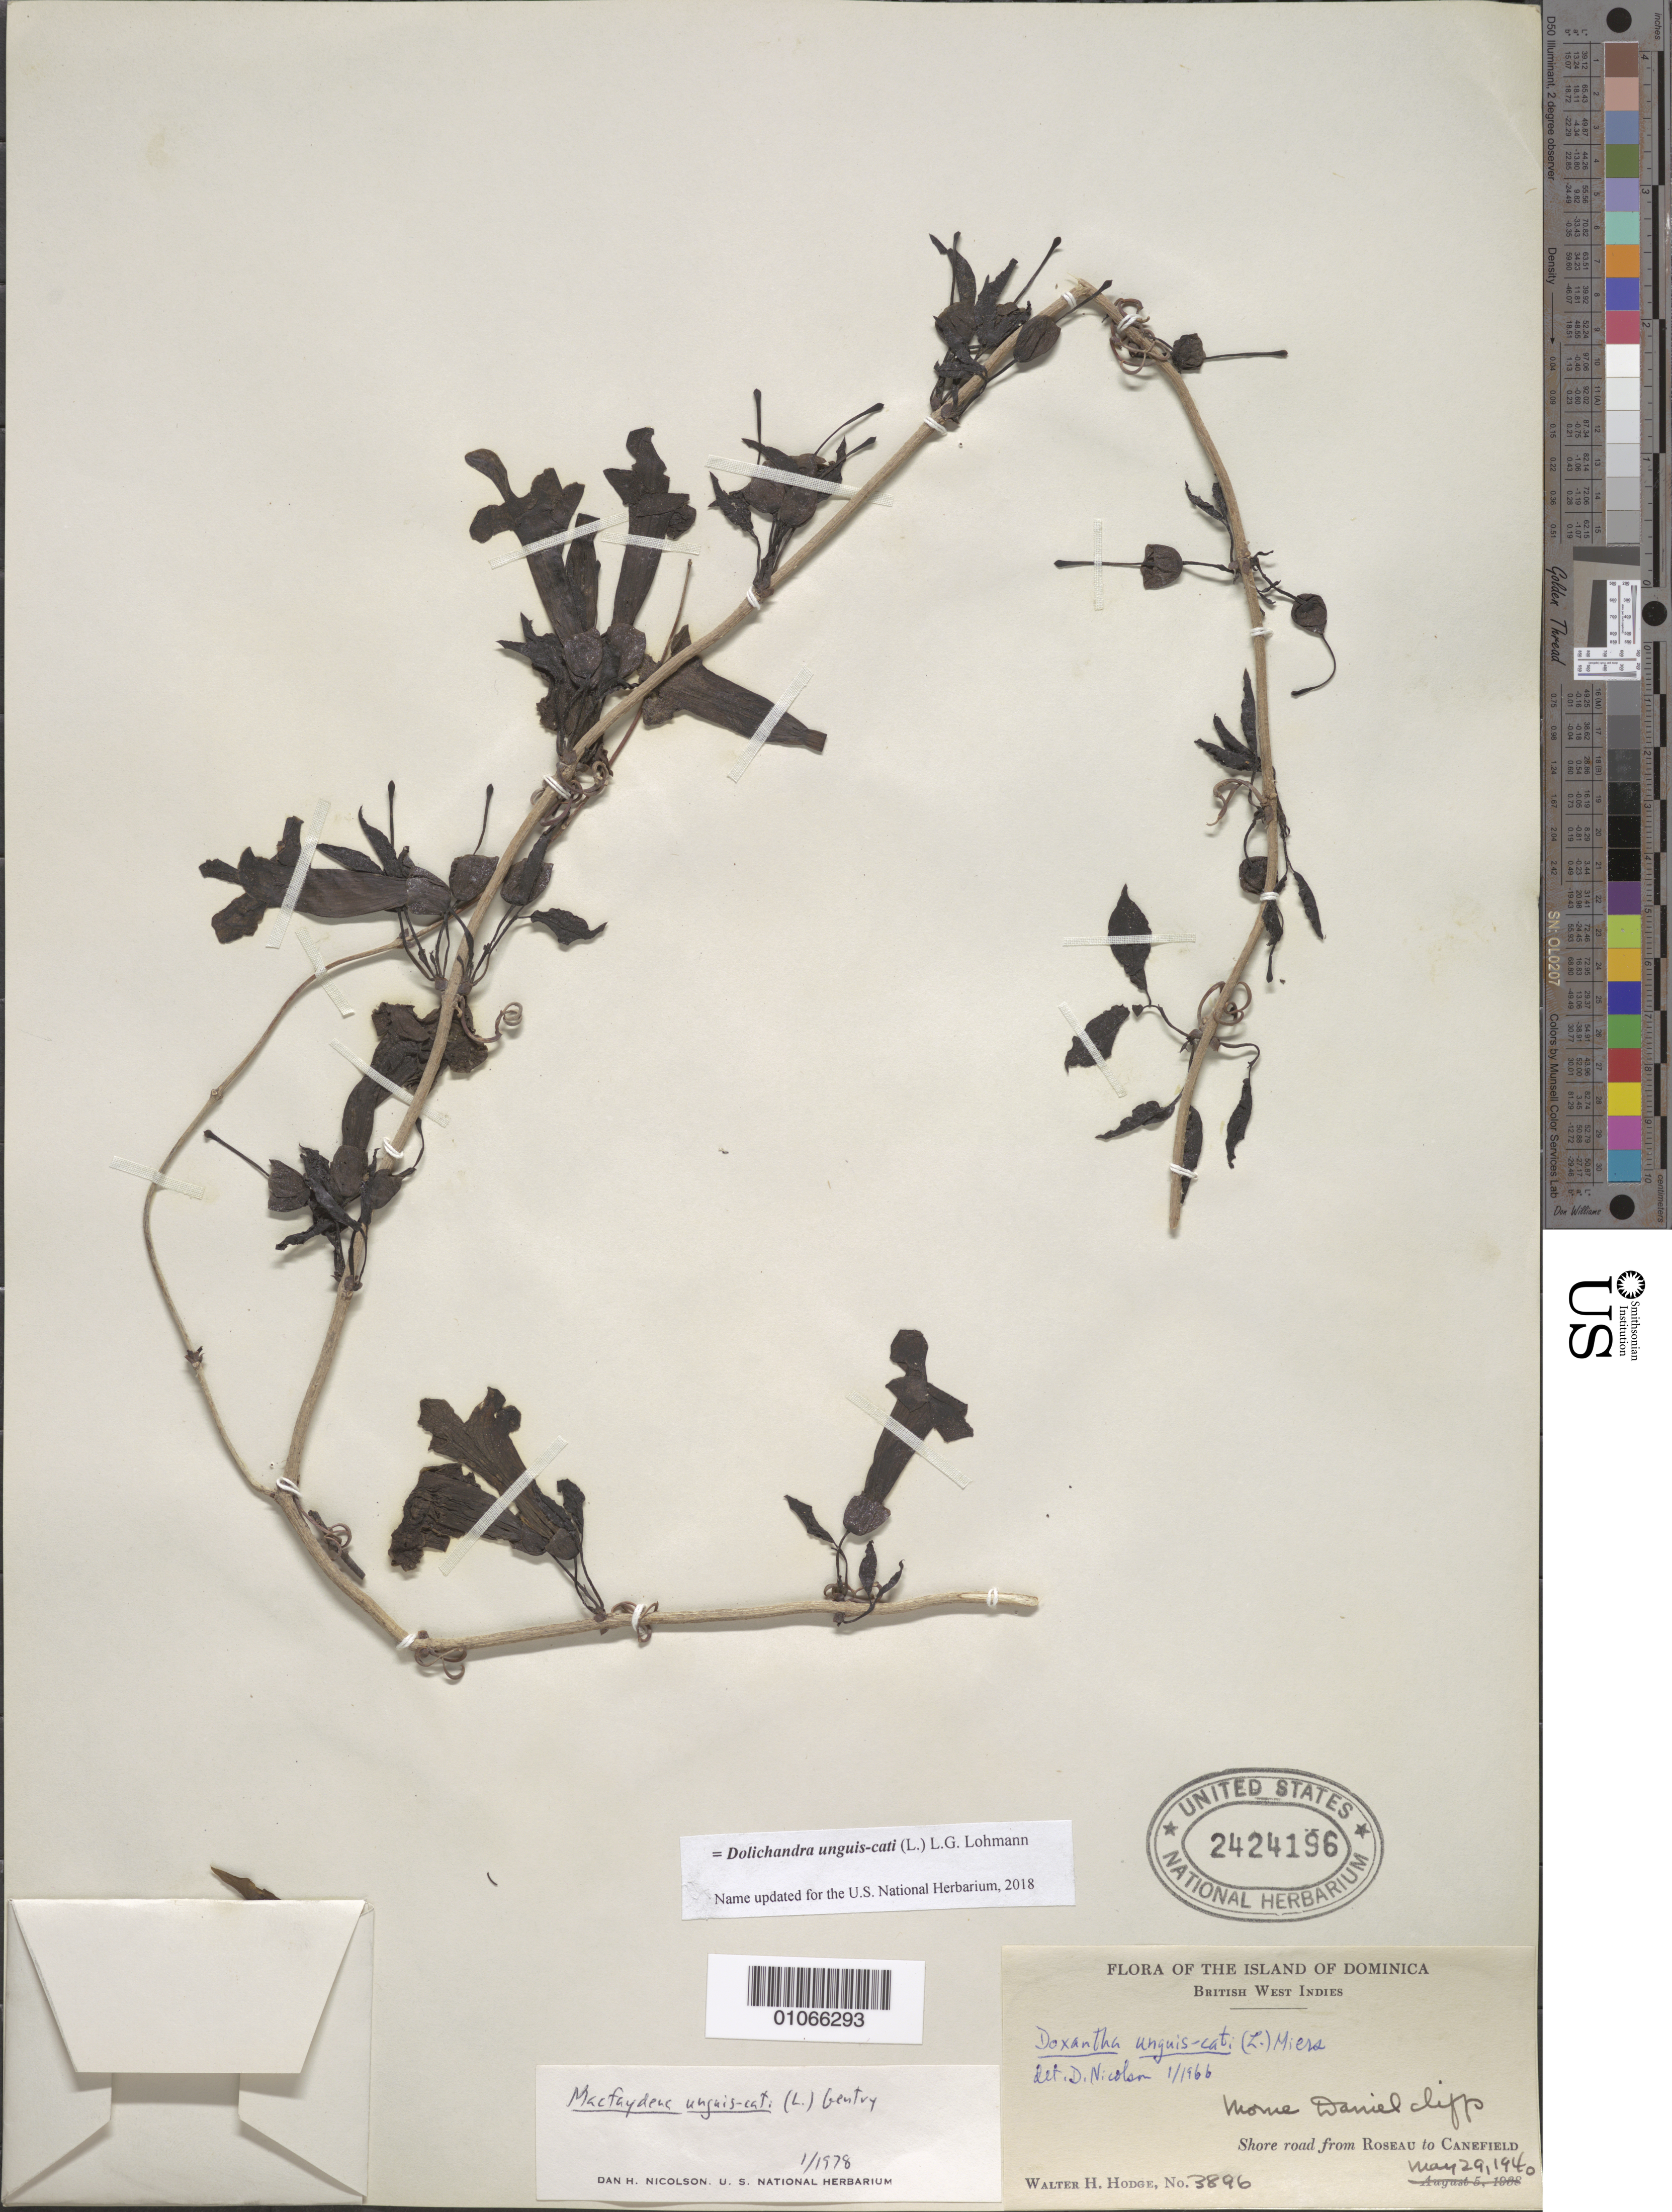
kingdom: Plantae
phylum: Tracheophyta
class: Magnoliopsida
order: Lamiales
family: Bignoniaceae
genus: Dolichandra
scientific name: Dolichandra unguis-cati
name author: (L.) L.G. Lohmann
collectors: W. Hodge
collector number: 3896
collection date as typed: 29 May 1940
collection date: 1940-05-29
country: Dominica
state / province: St. George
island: Dominica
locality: Shore road from Roseau to Canefield. Morne Daniel cliffs.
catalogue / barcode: US 2424196